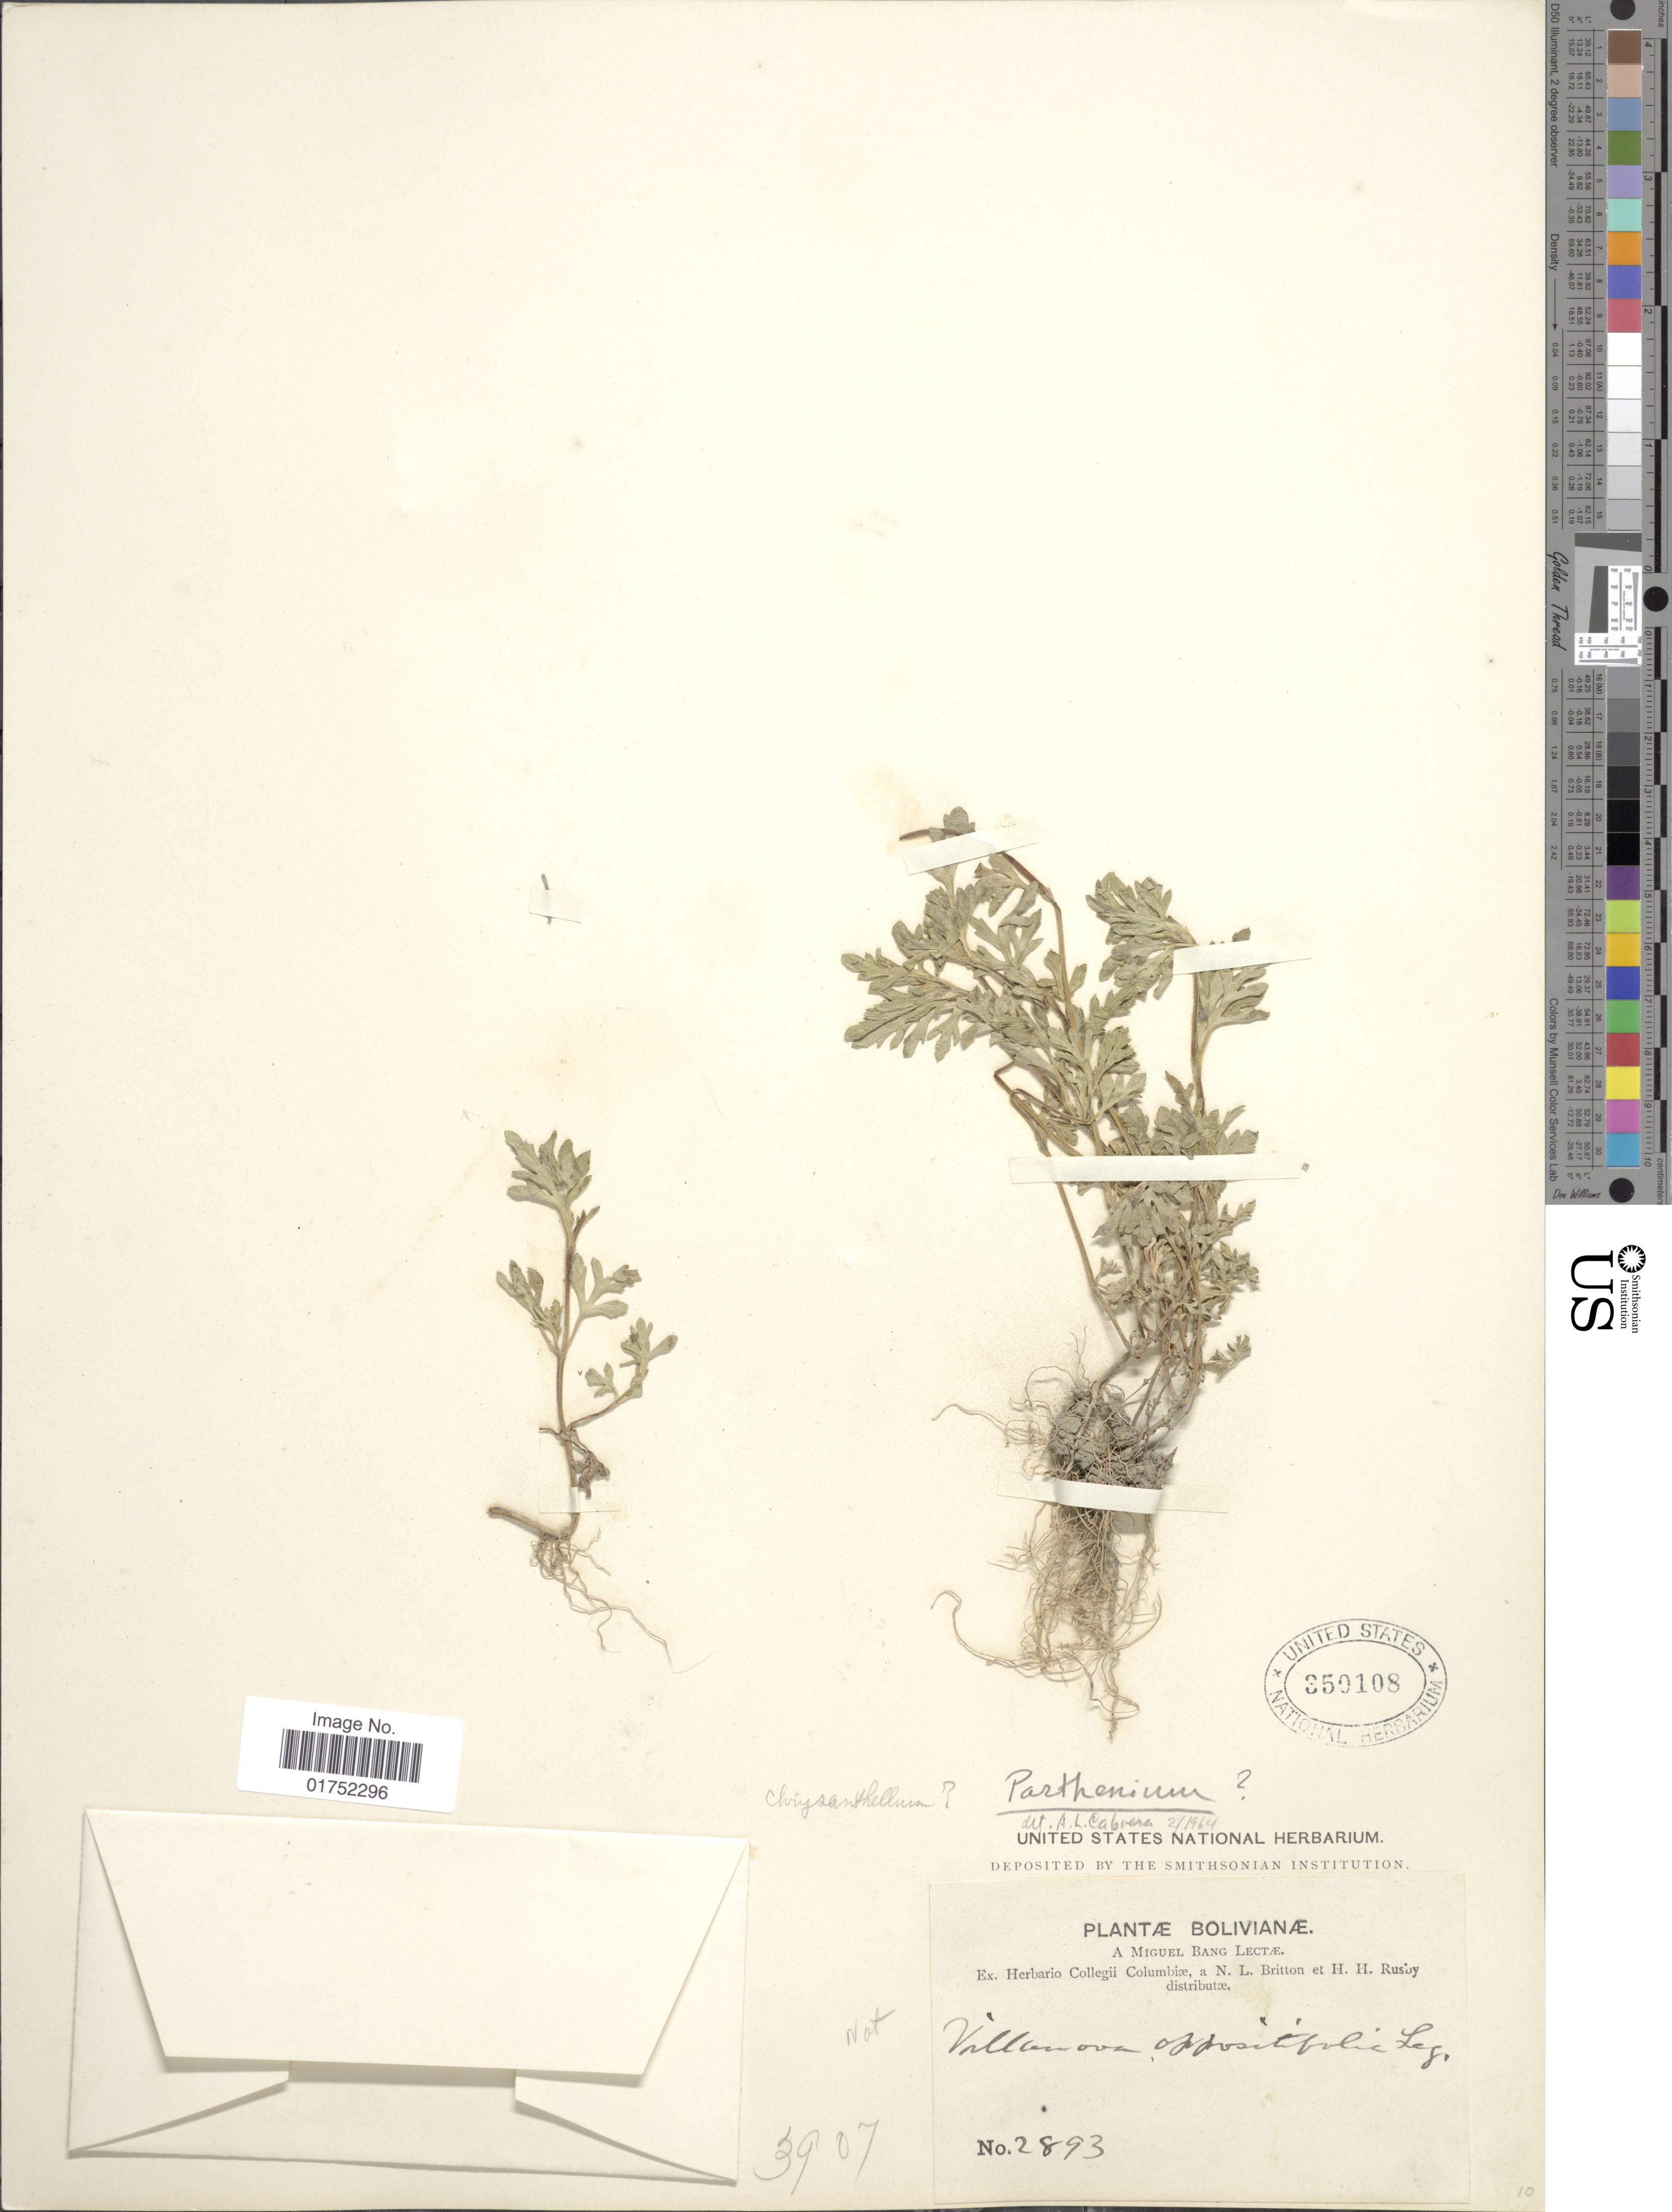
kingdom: Plantae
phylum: Tracheophyta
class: Magnoliopsida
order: Asterales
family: Asteraceae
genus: Parthenium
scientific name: Parthenium sp.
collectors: M. Bang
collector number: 2893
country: Bolivia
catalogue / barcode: US 350108